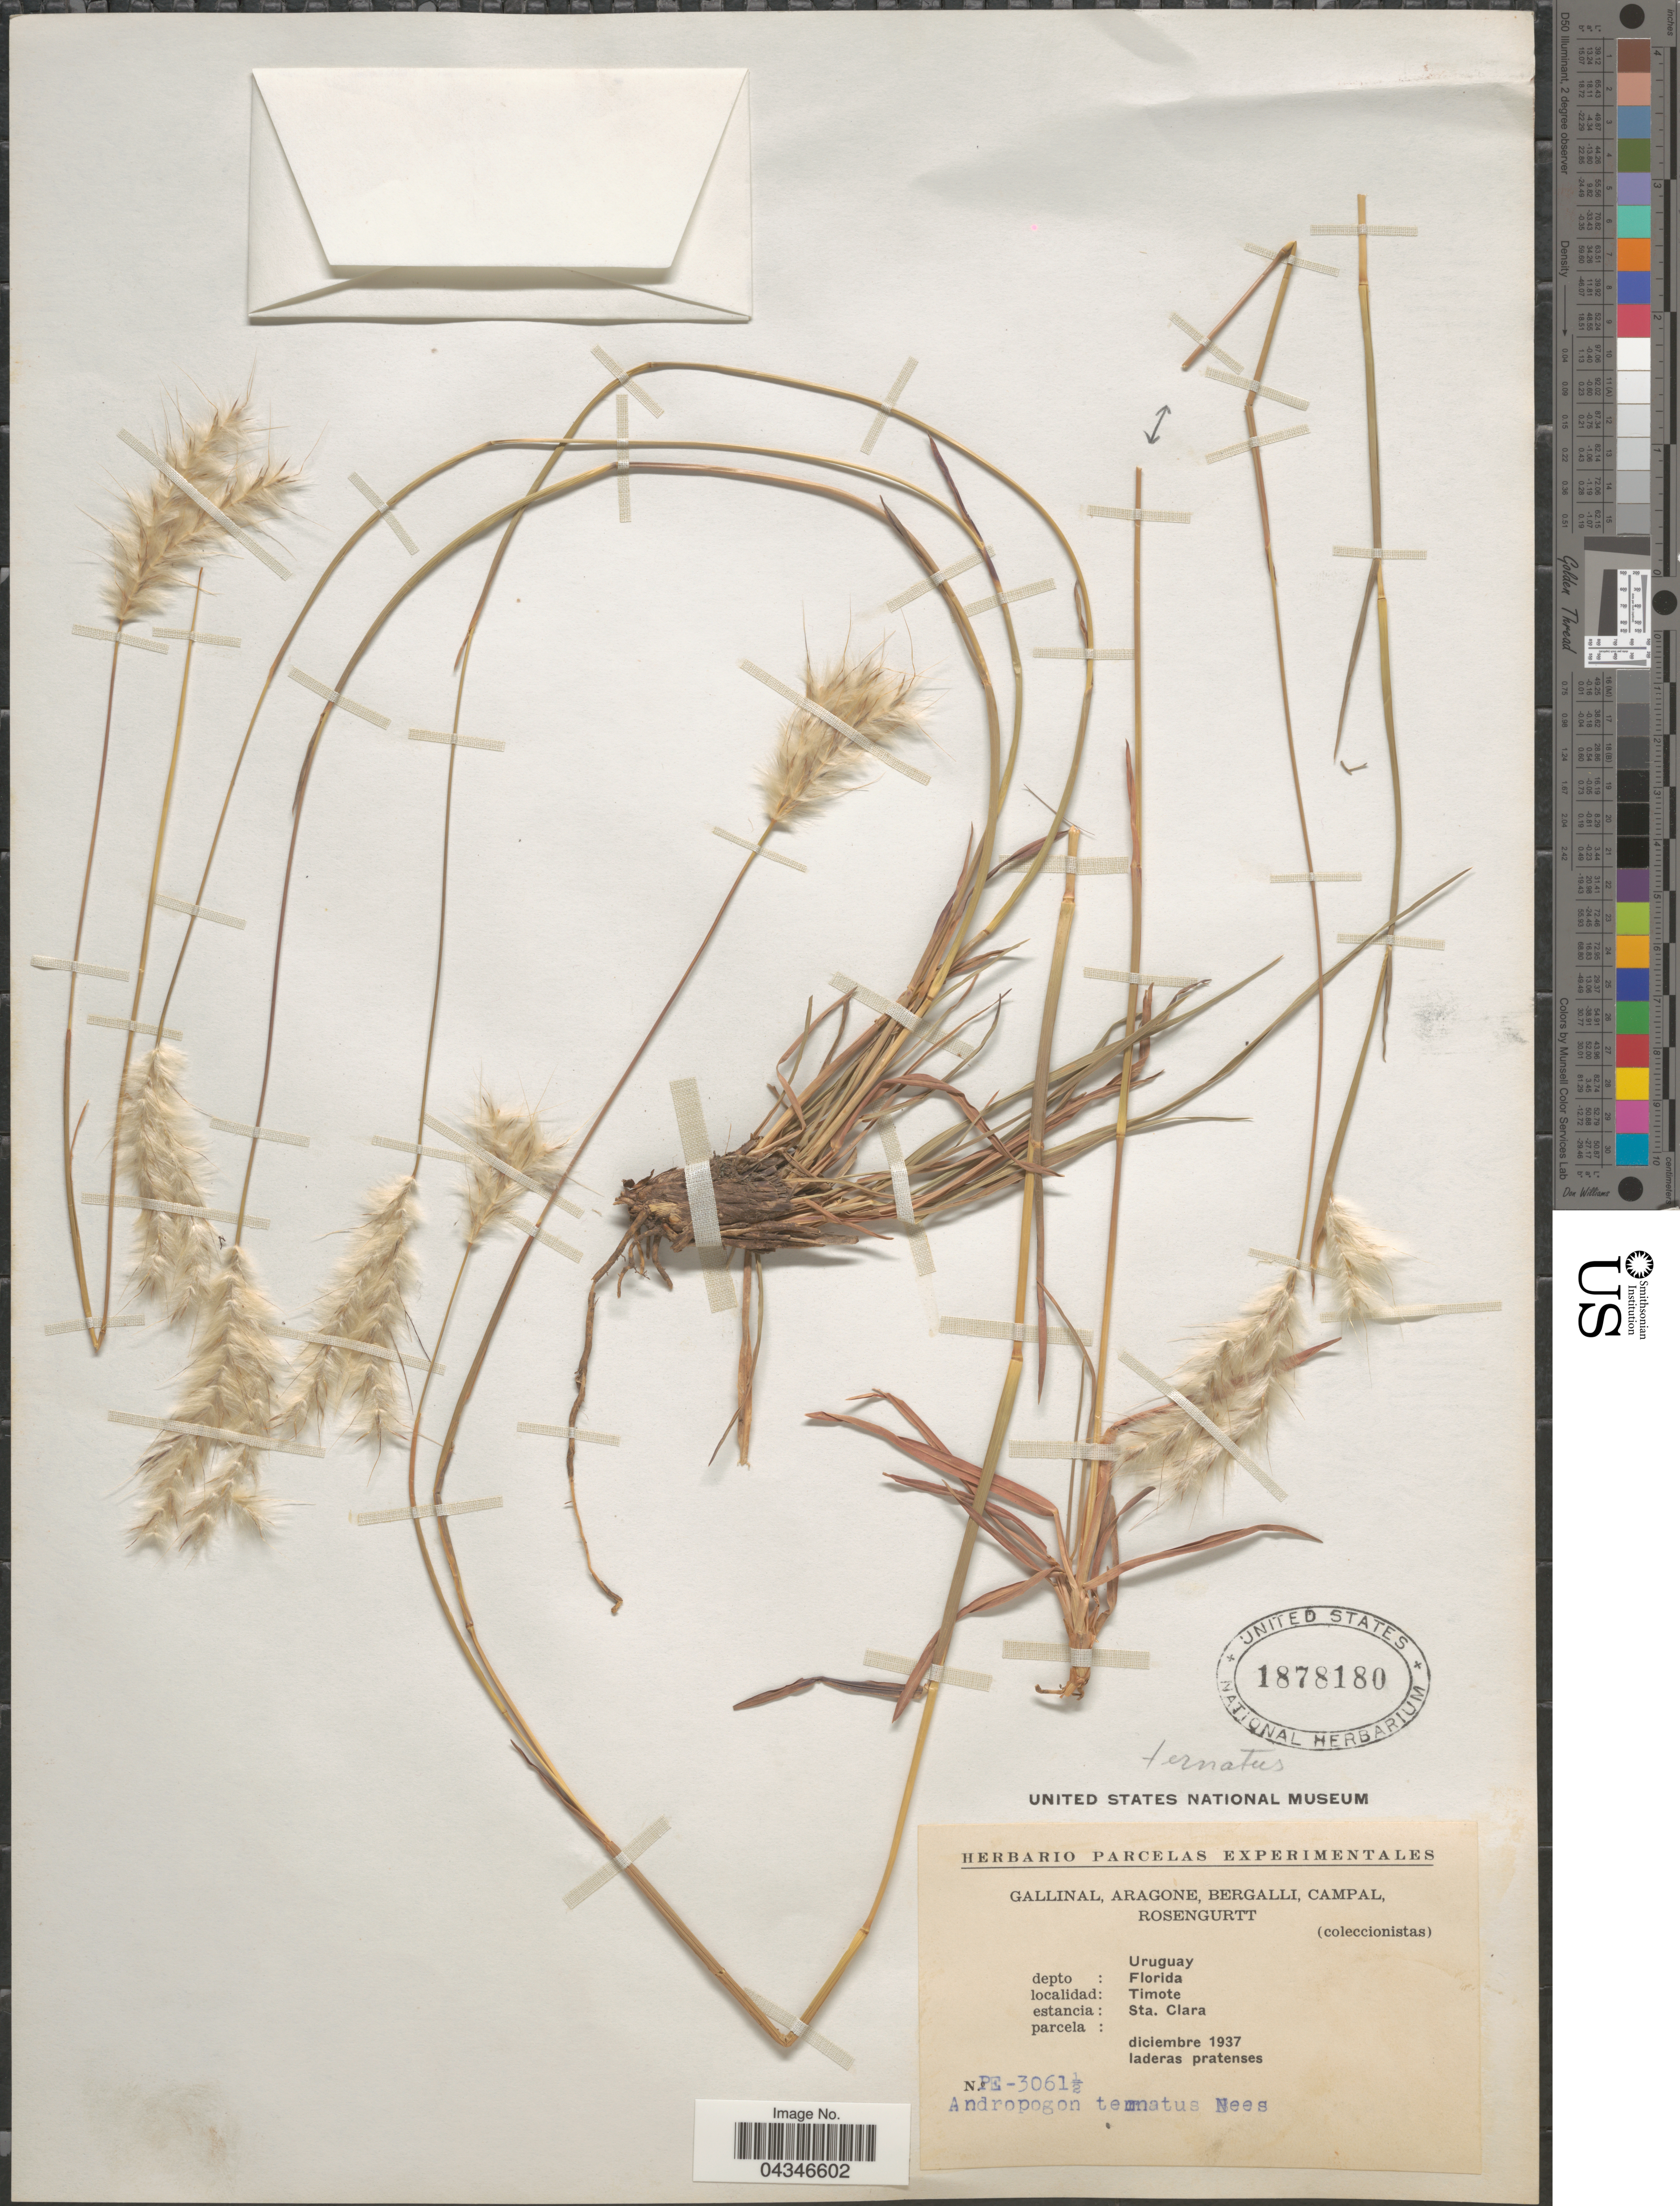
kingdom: Plantae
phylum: Tracheophyta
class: Liliopsida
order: Poales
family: Poaceae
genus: Andropogon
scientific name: Andropogon vetus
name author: Sohns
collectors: -. Gallinal, -- Aragone, -- Bergalli, -- Campal & Rosengurtt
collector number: PE-3061 1/2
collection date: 1937-12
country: Uruguay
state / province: Florida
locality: Depto: Florida. Timote. Estancia: Sta. Clara.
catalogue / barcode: US 1878180